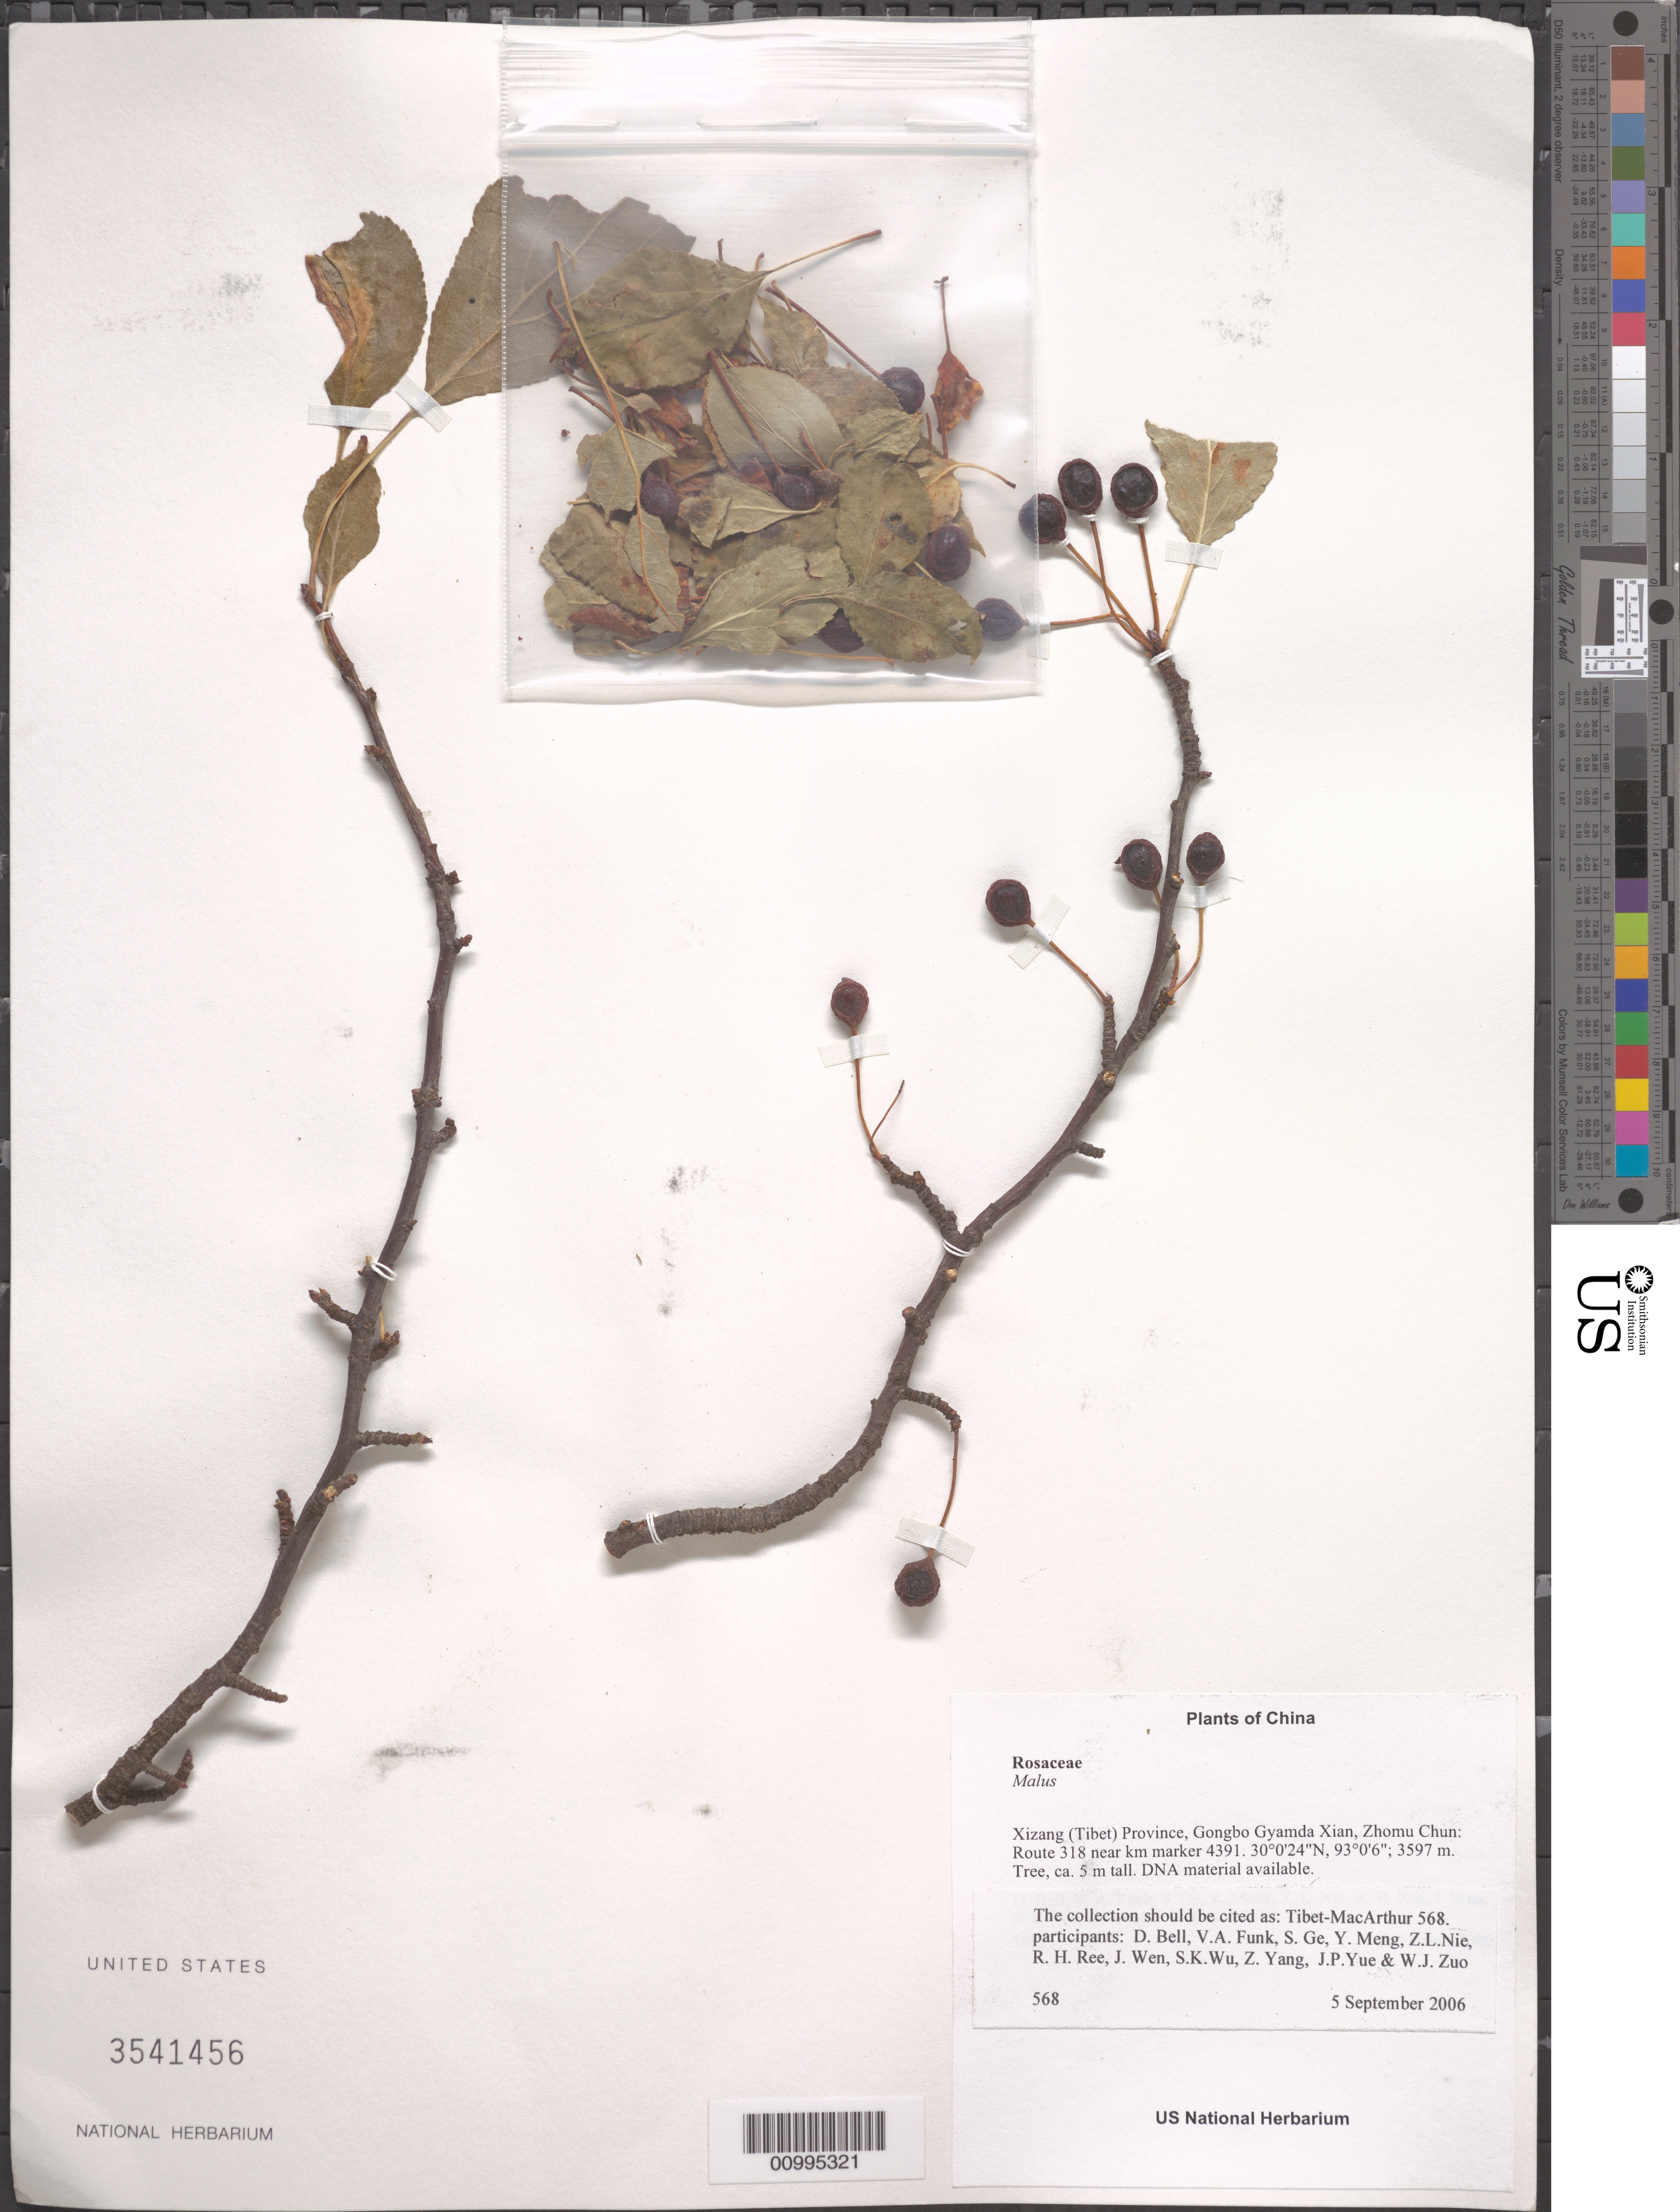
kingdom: Plantae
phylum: Tracheophyta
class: Magnoliopsida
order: Rosales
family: Rosaceae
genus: Malus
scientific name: Malus sp.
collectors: Tibet-MacArthur, D. A. Bell, V. Funk, S. Ge, Y. Meng, Z. Nie, R. Ree, J. Wen, S. K. Wu, Z. Yang, J. Yue & W. Zuo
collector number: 568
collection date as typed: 05 Sep 2006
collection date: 2006-09-05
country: China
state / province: Xizang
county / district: Gongbo Gyamda Xian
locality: Zhomu Chun. Route 318 near km marker 4391.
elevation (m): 3597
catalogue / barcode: US 3541456